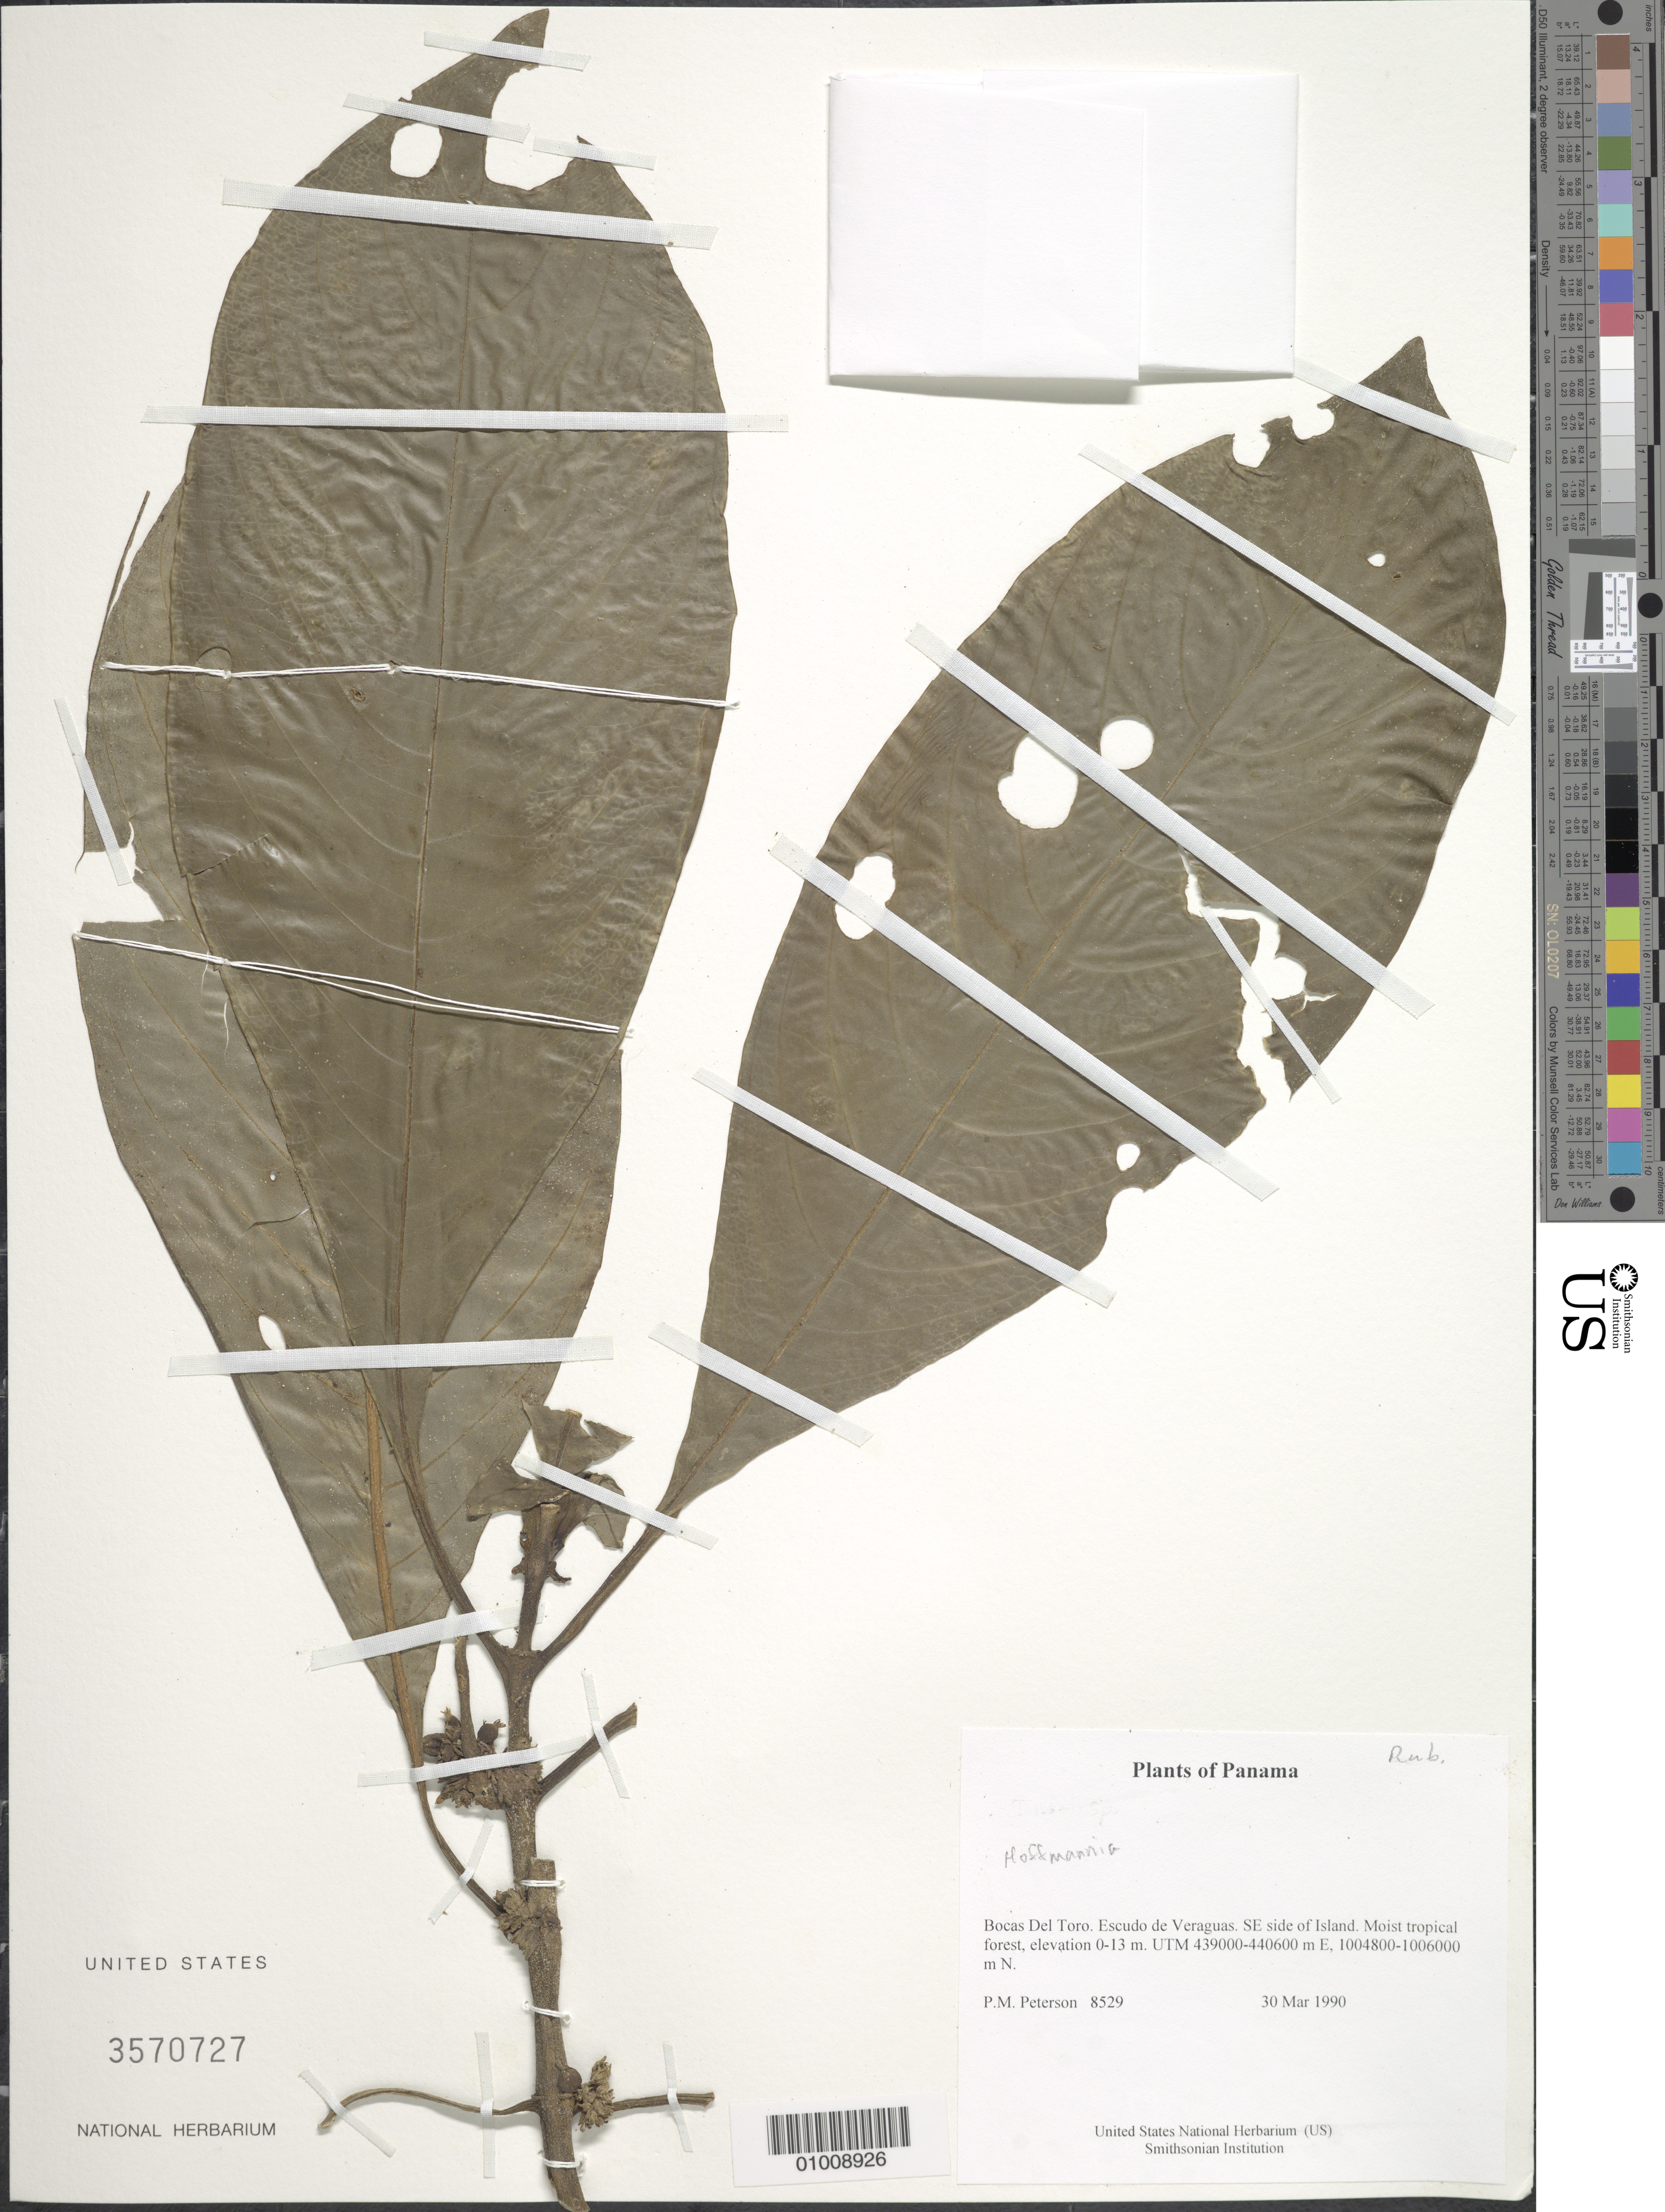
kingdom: Plantae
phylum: Tracheophyta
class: Magnoliopsida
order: Gentianales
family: Rubiaceae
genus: Hoffmannia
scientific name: Hoffmannia sp.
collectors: P. M. Peterson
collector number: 08529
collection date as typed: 30 Mar 1990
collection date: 1990-03-30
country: Panama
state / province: Bocas del Toro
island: Escudo de Veraguas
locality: SE side of Island.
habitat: Moist tropical forest, elevation 0-13 m. UTM 439000-440600 m E, 1004800-1006000 m N.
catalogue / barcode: US 3570727